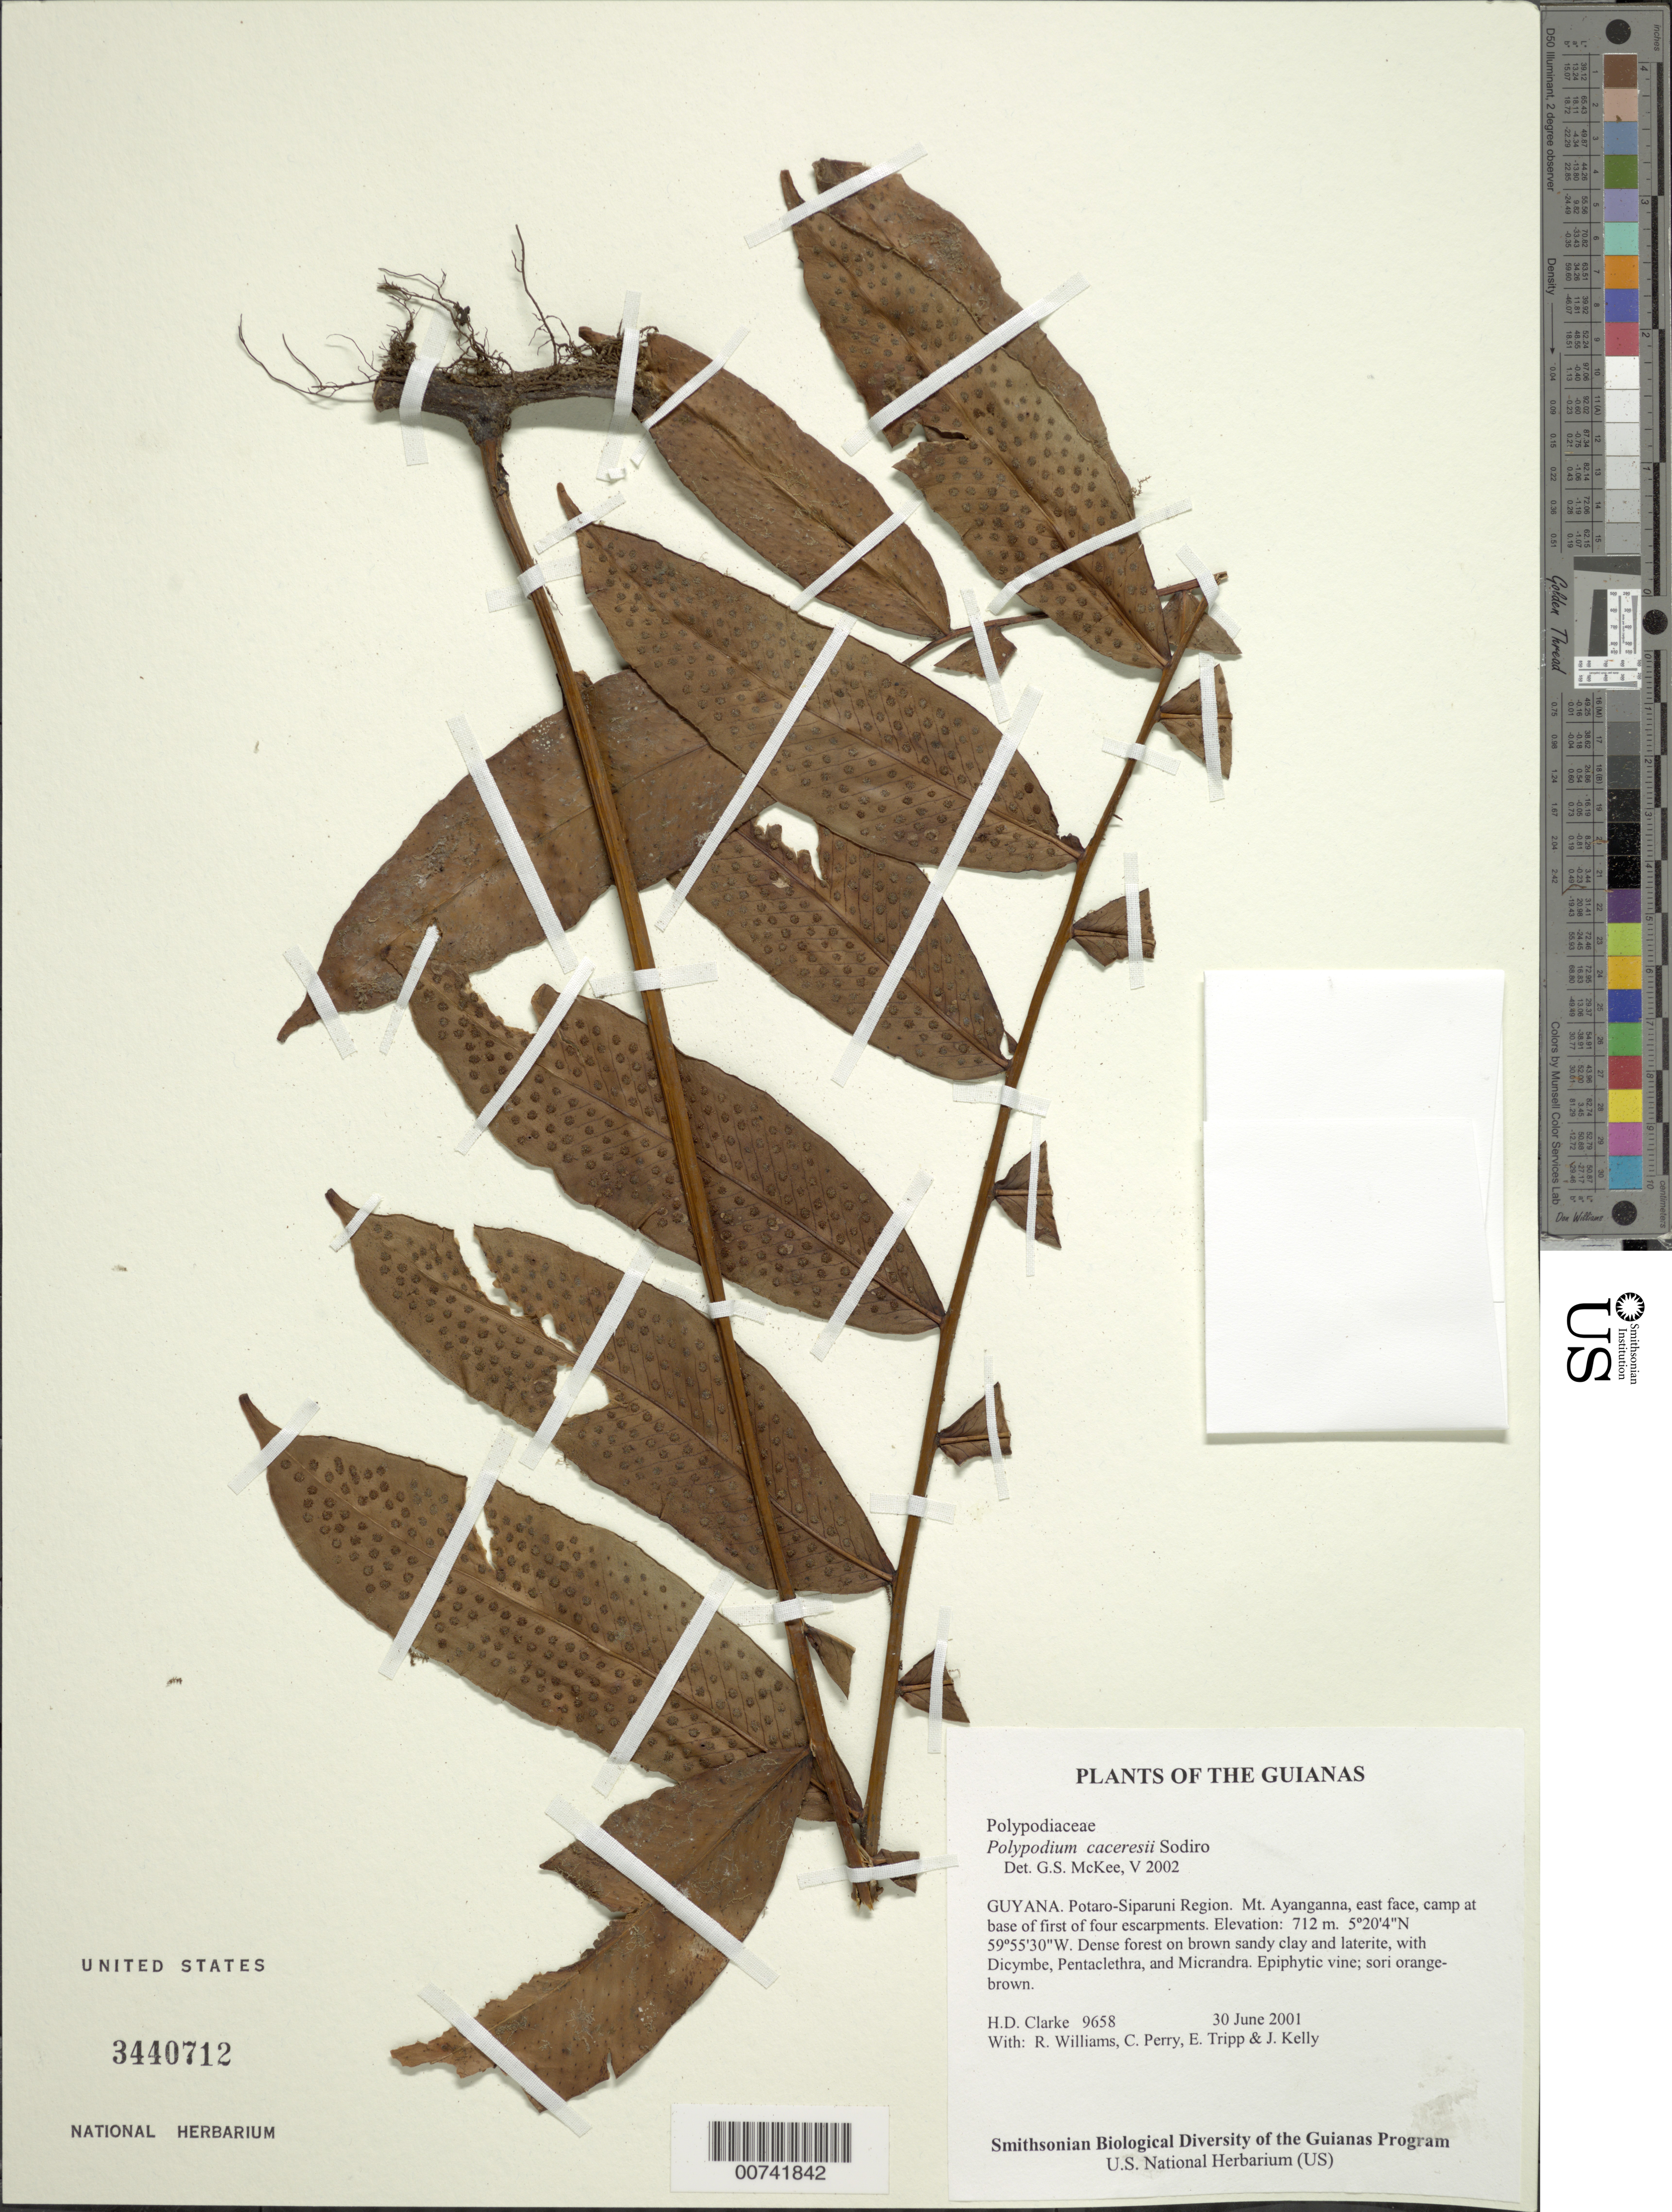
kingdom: Plantae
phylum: Tracheophyta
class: Polypodiopsida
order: Polypodiales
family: Polypodiaceae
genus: Serpocaulon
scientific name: Serpocaulon caceresii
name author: A.R. Sm.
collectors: H. D. Clarke, R. Williams, C. Perry, E. Tripp & J. Kelly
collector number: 9658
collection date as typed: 30 June 2001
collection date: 2001-06-30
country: Guyana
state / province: Potaro-Siparuni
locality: Mt. Ayanganna, east face, camp at base of first of four escarpments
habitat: Dense forest on brown sandy clay and laterite, with Dicymbe, Pentaclethra, and Micrandra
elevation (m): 712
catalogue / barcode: US 3440712